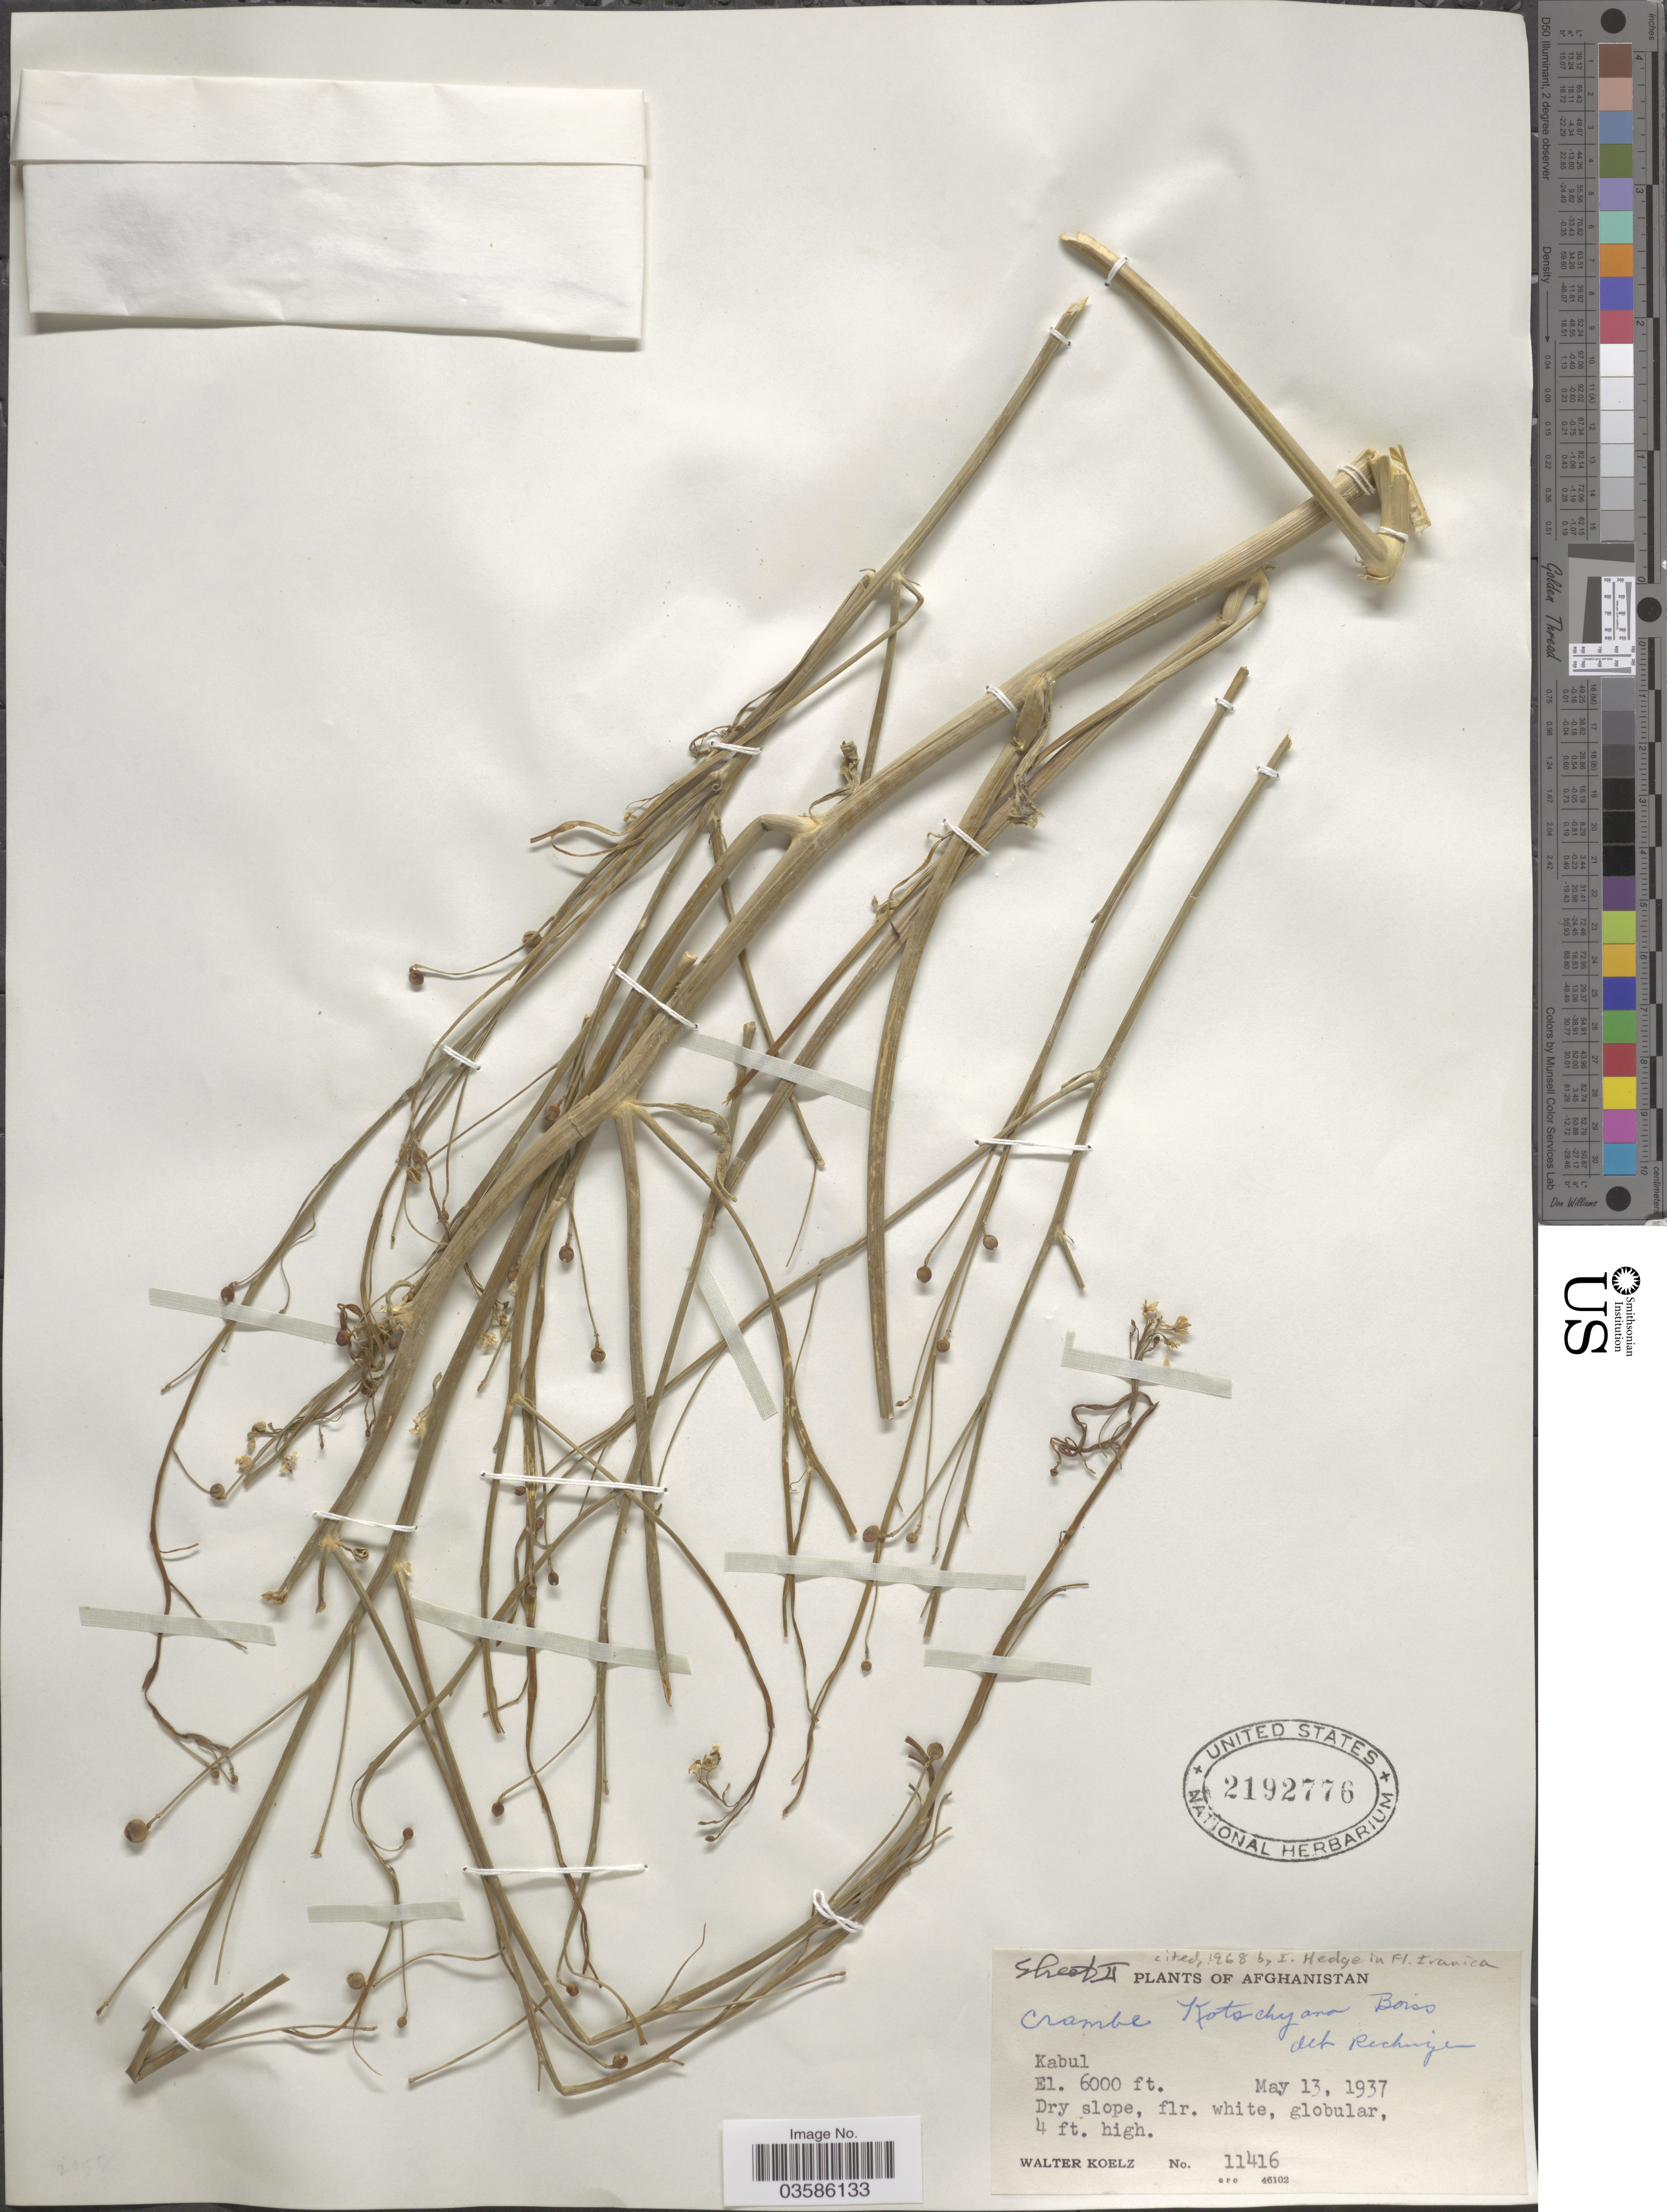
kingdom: Plantae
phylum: Tracheophyta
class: Magnoliopsida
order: Brassicales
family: Brassicaceae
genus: Crambe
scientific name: Crambe kotschyana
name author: Boiss.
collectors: W. N. Koelz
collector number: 11416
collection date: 1937-05-13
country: Afghanistan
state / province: Kabul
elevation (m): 1829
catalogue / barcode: US 2192776